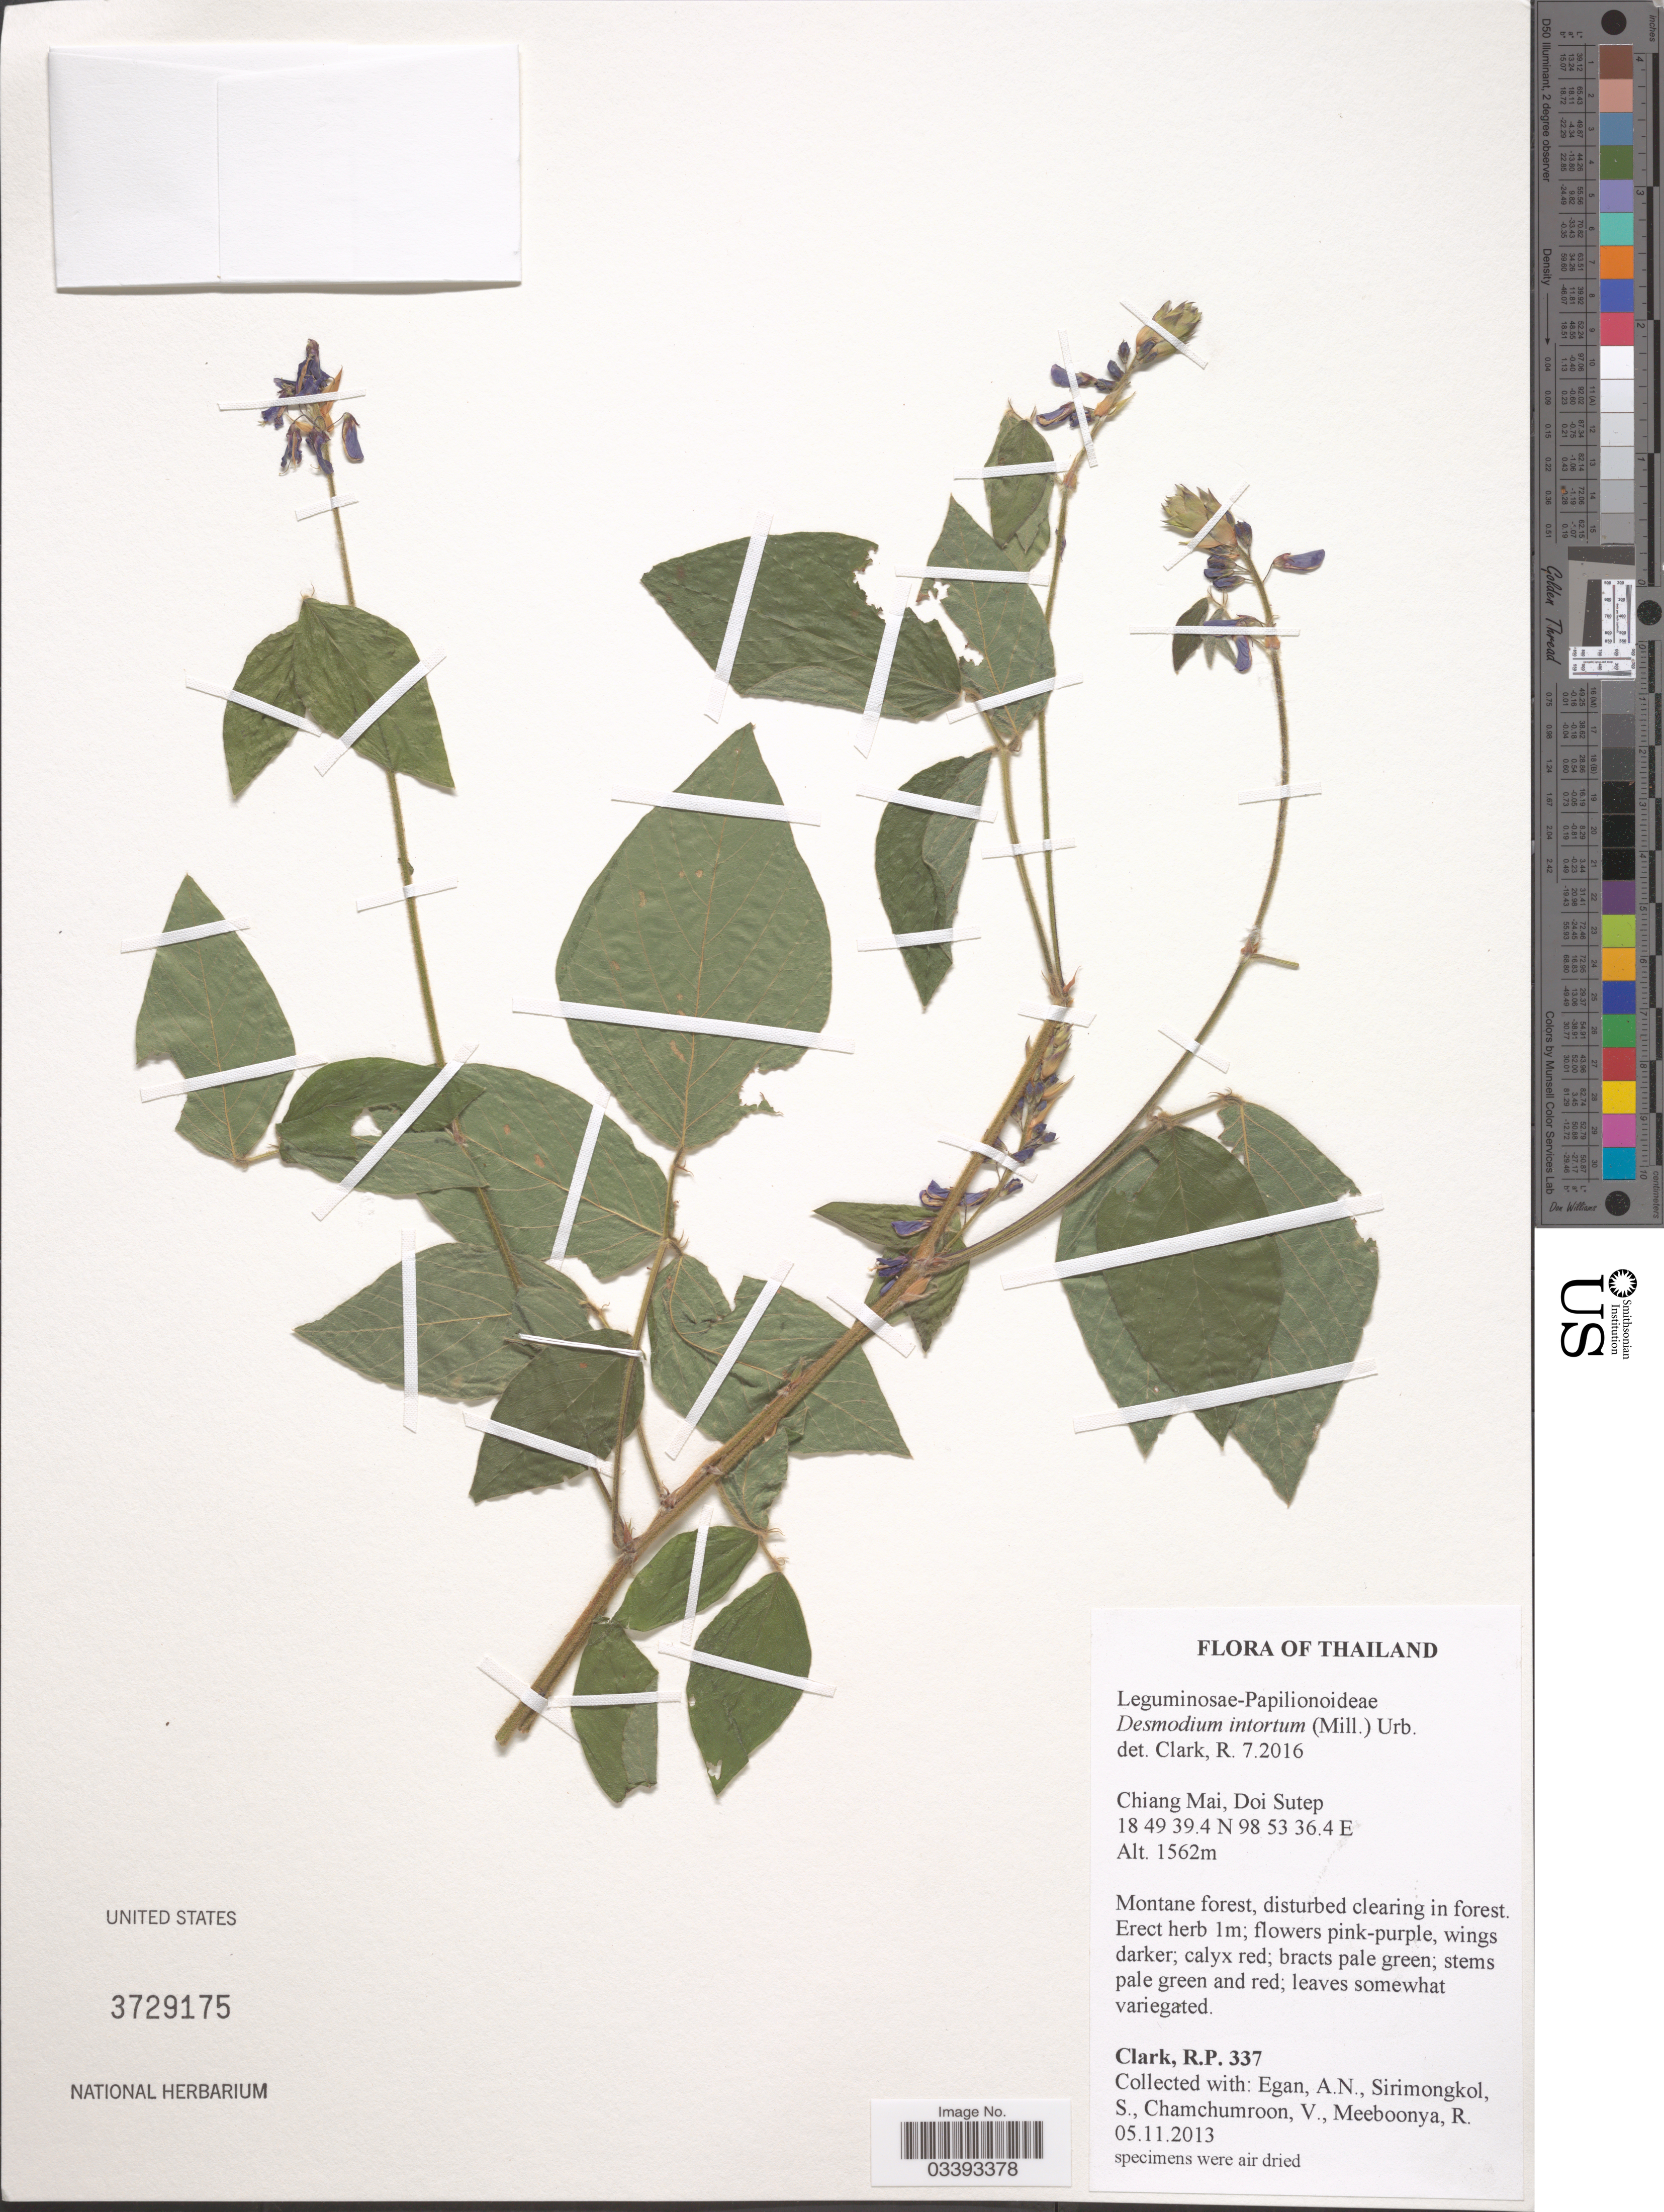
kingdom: Plantae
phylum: Tracheophyta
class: Magnoliopsida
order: Fabales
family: Fabaceae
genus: Desmodium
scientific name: Desmodium intortum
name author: (Mill.) Urb.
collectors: R. P. Clark, A. N. Egan, S. Sirimongkol, V. Chamchumroon & R. Meeboonya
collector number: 337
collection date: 2013-11-05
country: Thailand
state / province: Chiang Mai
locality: Doi Sutep.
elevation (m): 1562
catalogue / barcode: US 3729175